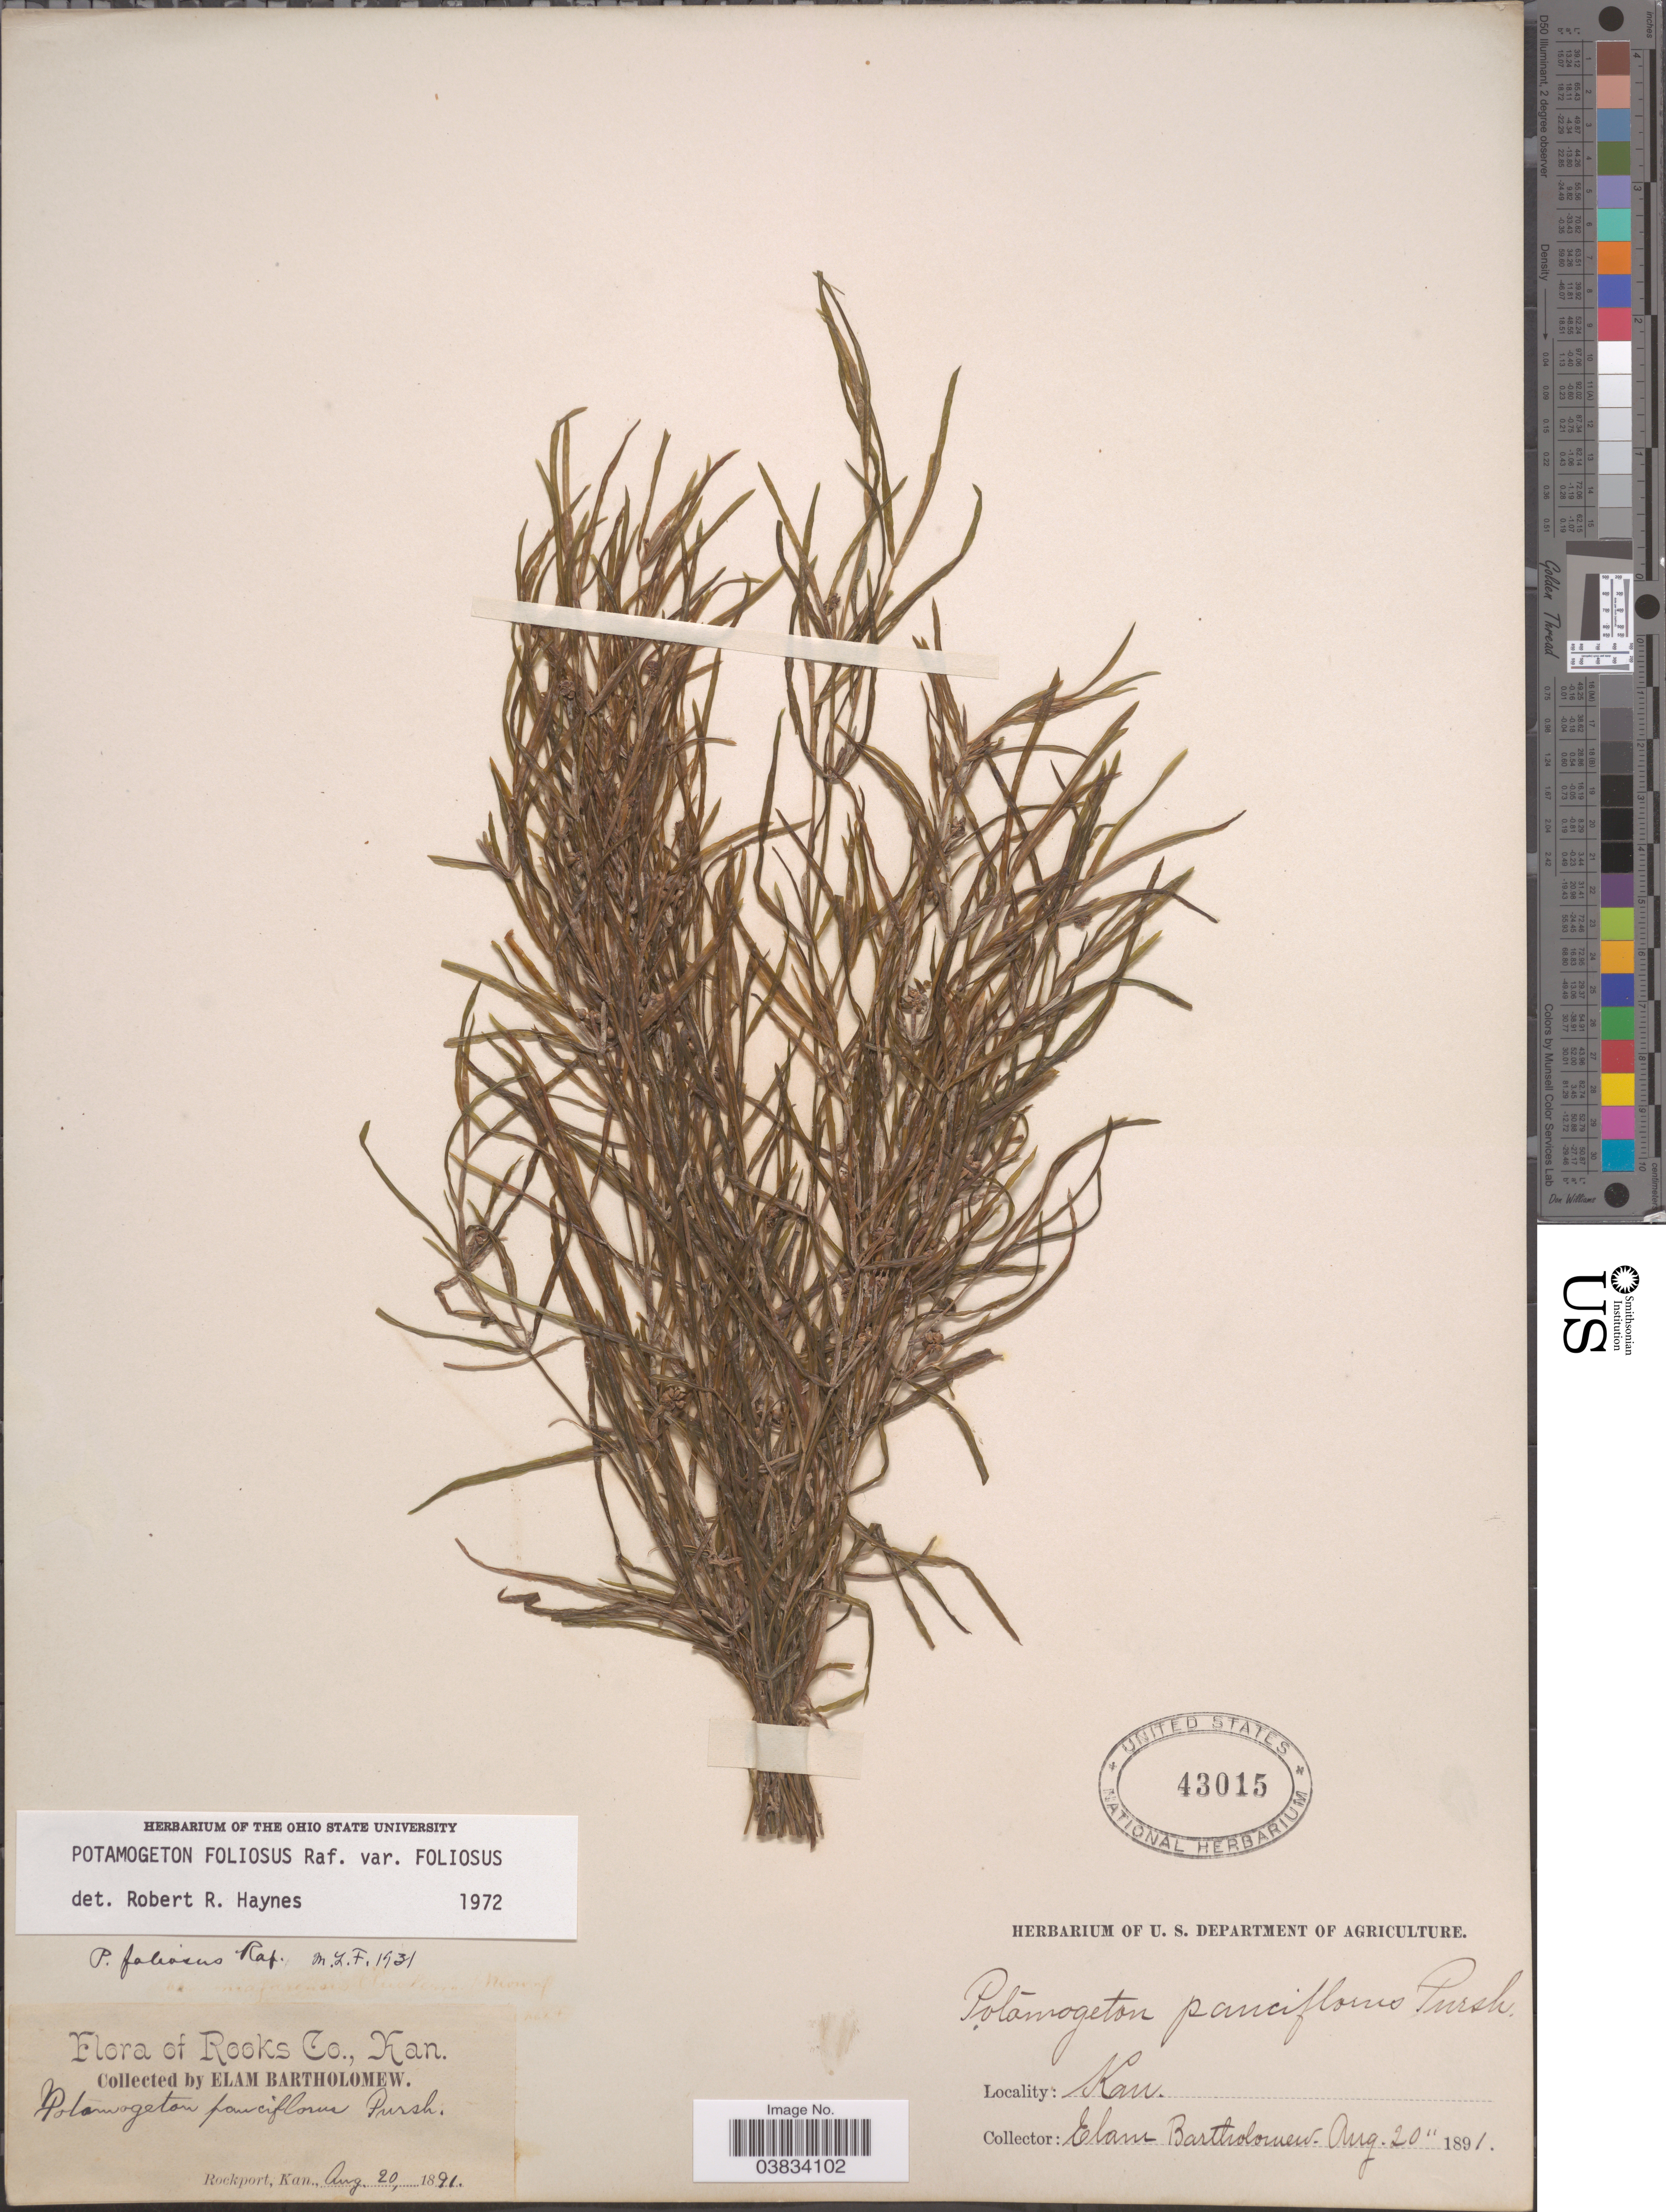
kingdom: Plantae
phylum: Tracheophyta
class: Liliopsida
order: Alismatales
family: Potamogetonaceae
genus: Potamogeton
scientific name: Potamogeton foliosus var. foliosus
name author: Raf.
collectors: E. Bartholomew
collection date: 1891-08-20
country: United States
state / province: Kansas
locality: Rooks Co. Rockport.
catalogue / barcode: US 43015